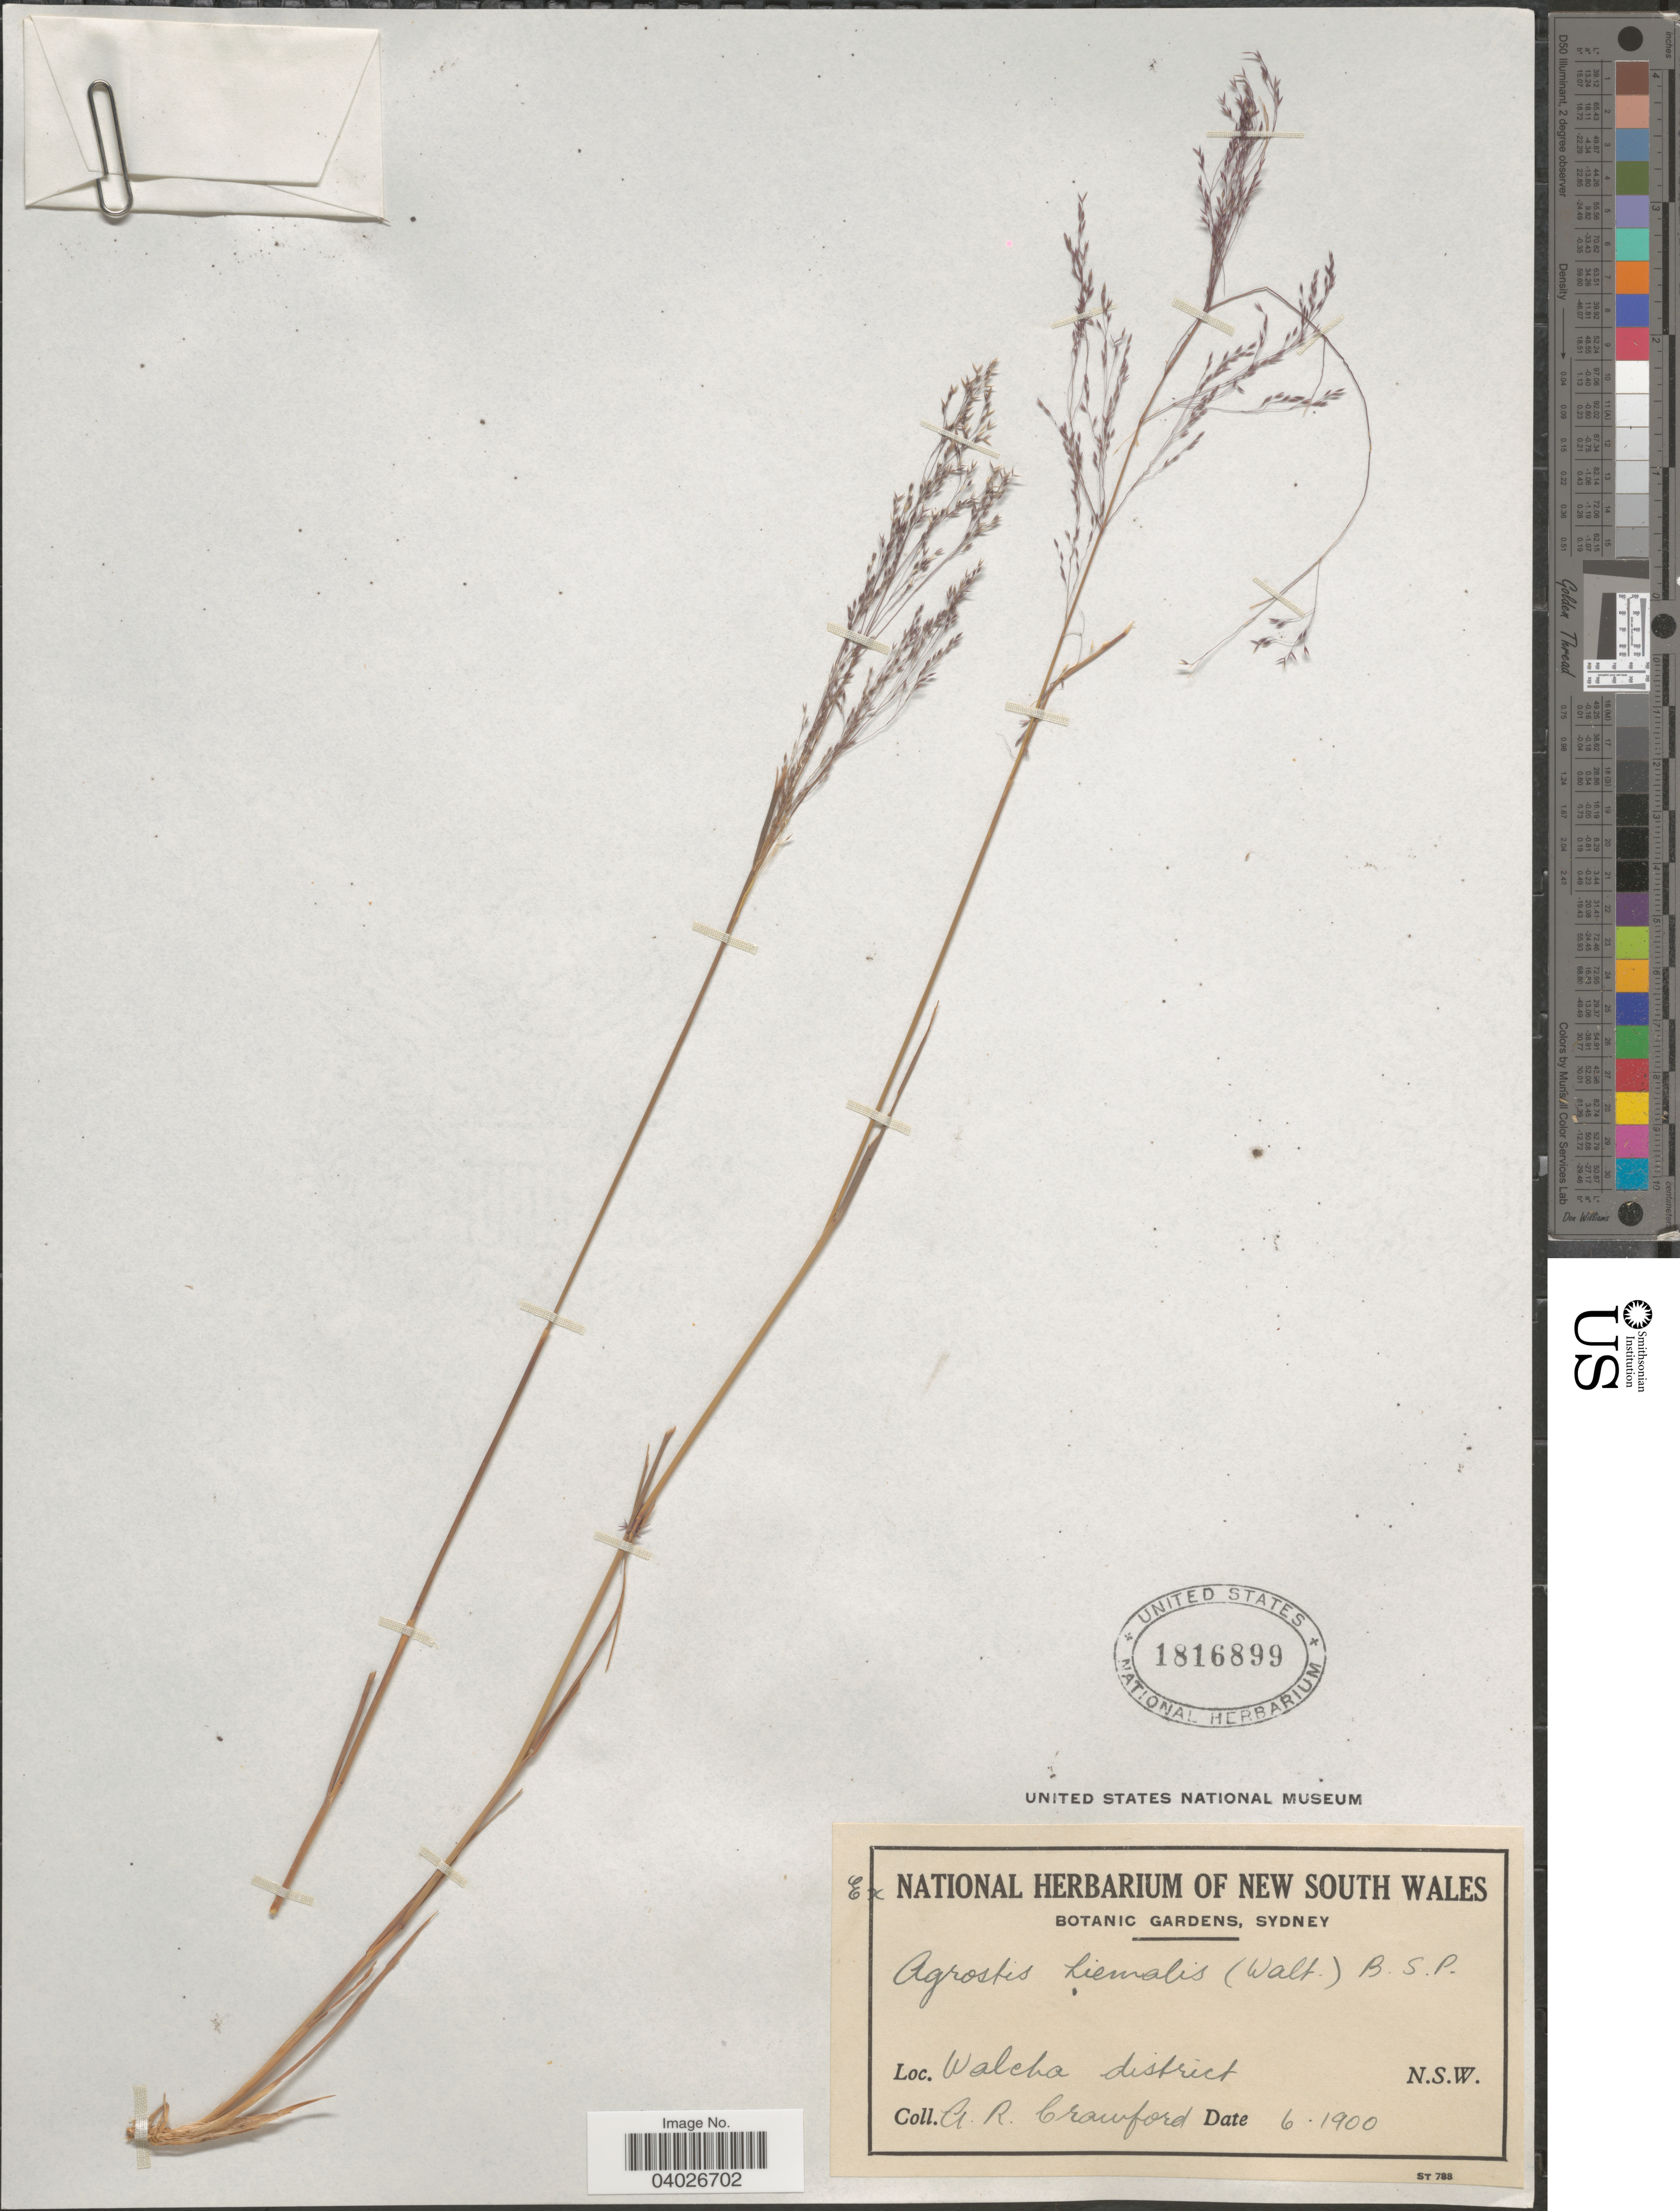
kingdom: Plantae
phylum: Tracheophyta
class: Liliopsida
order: Poales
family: Poaceae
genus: Agrostis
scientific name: Agrostis hyemalis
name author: (Walter) Britton et al.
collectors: A. Crawford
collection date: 1900-06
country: Australia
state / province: New South Wales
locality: Walcha district.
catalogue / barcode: US 1816899